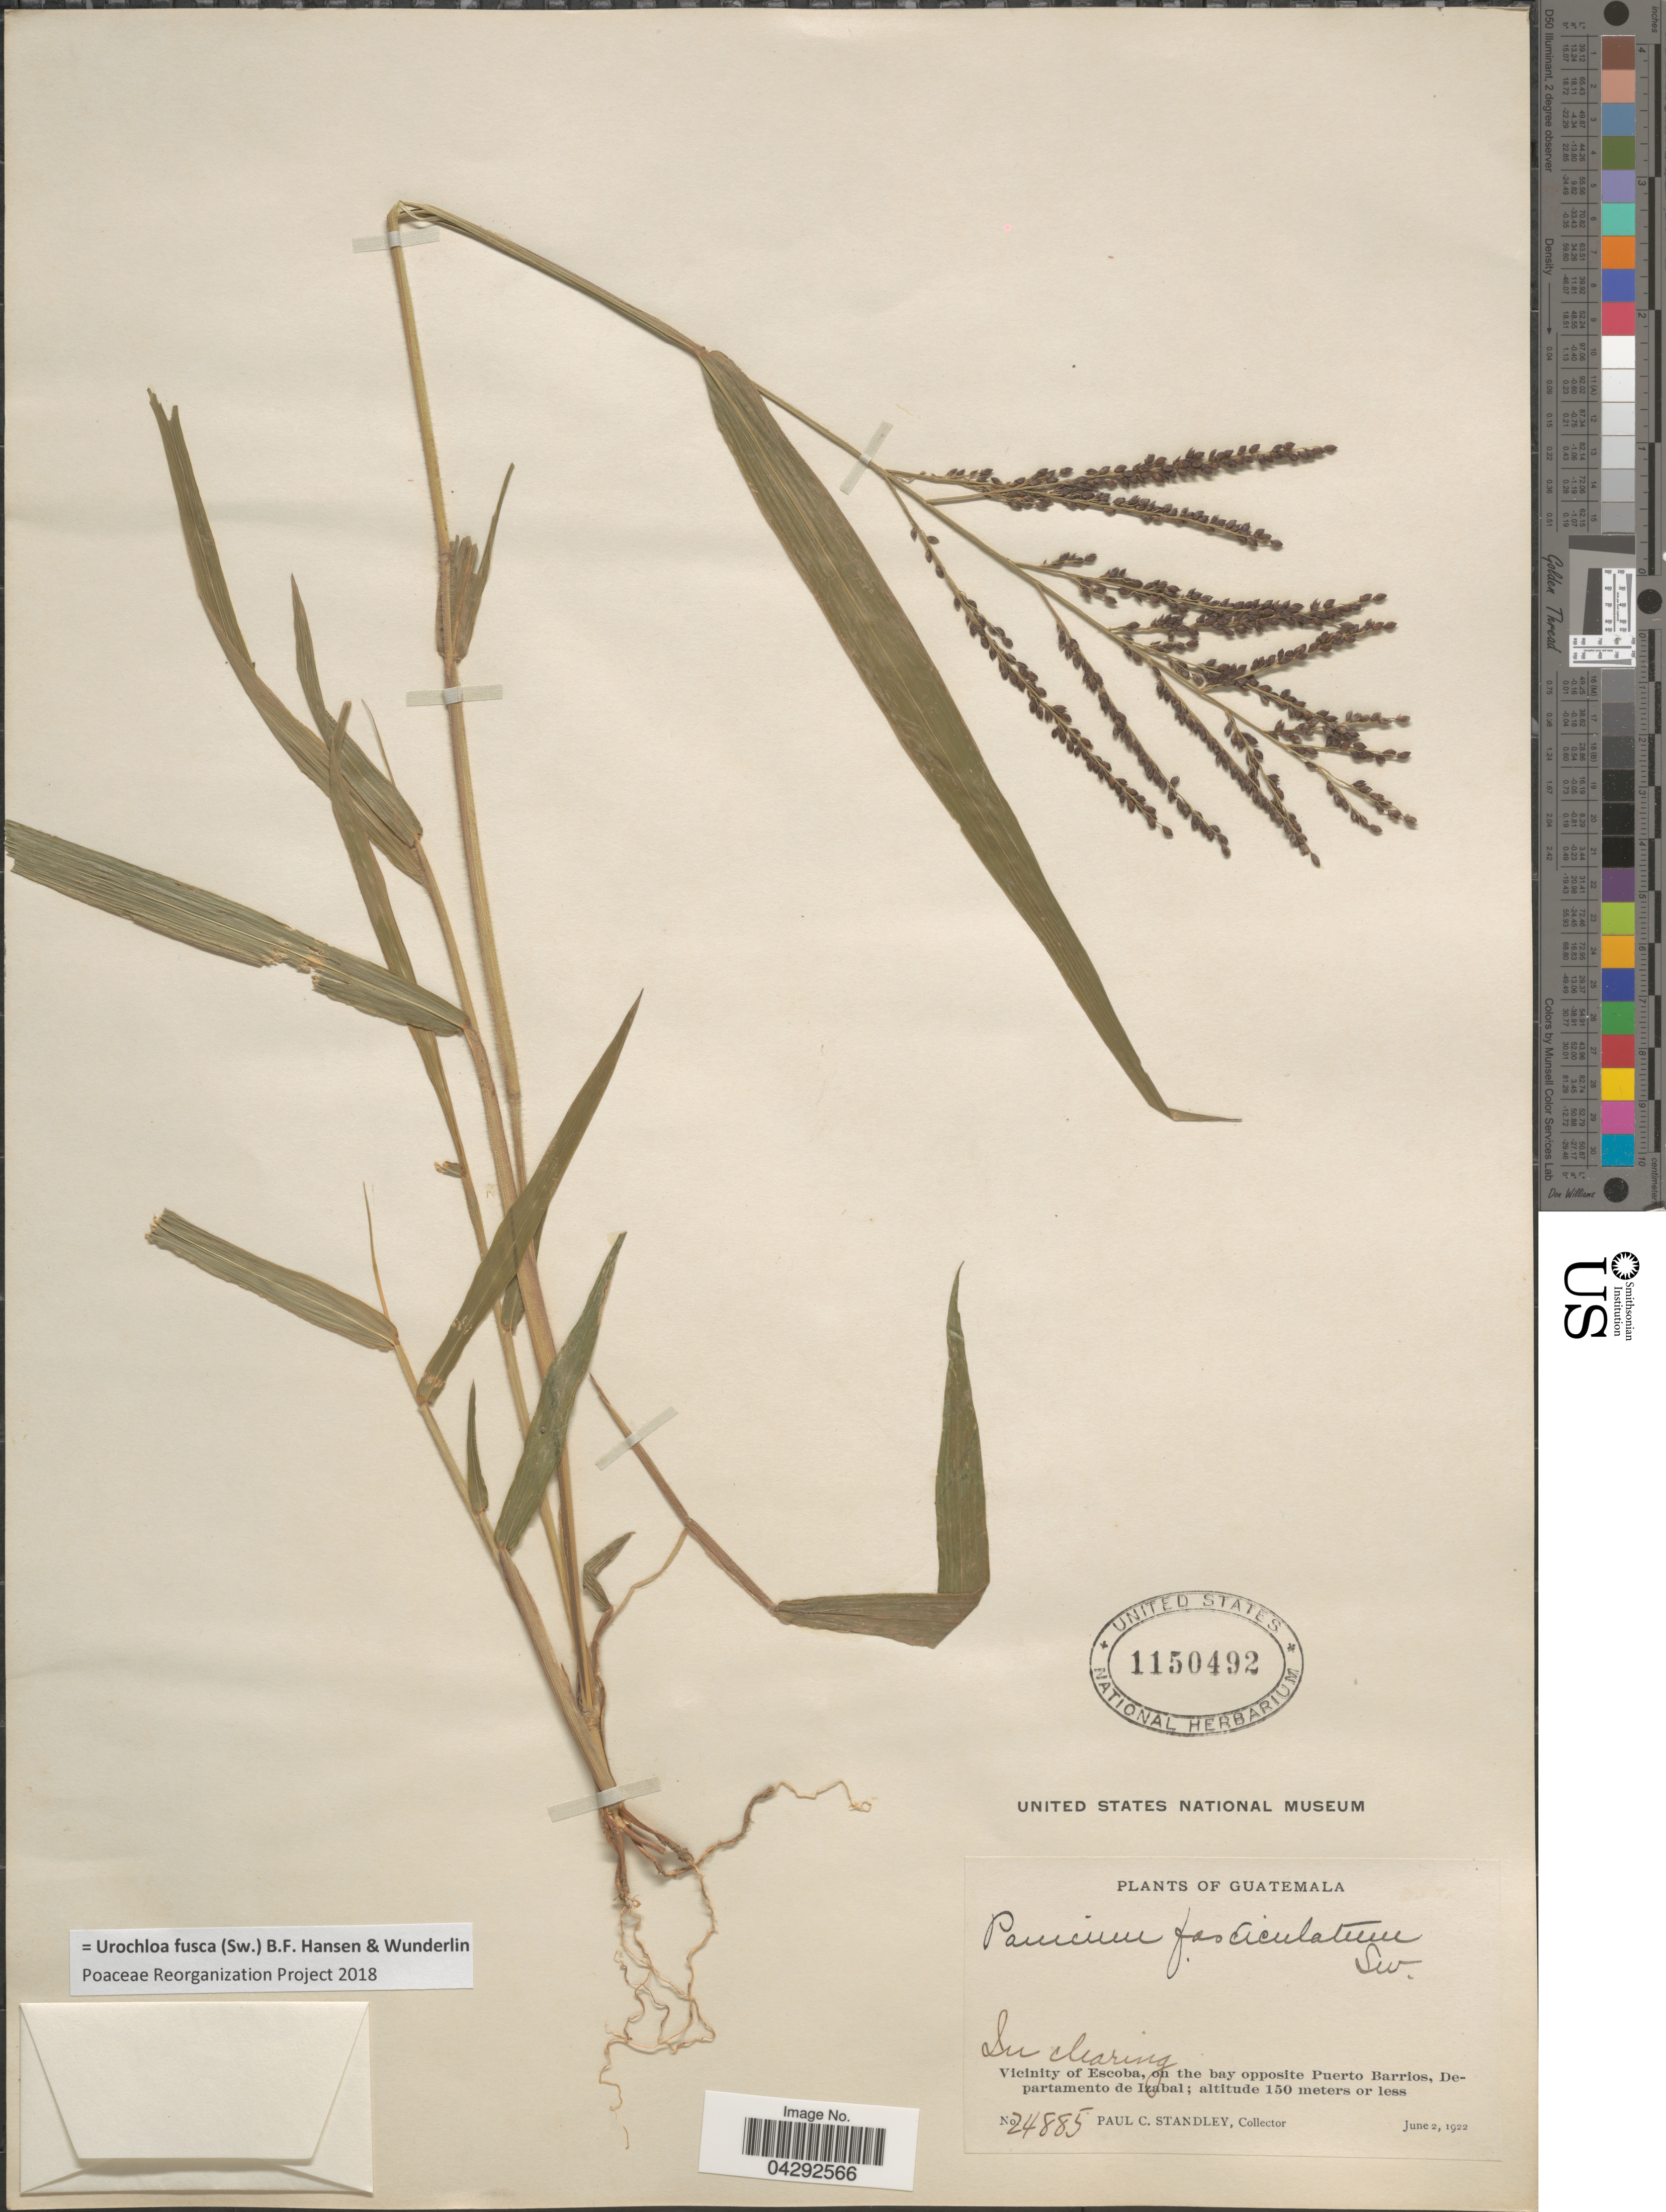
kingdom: Plantae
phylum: Tracheophyta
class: Liliopsida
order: Poales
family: Poaceae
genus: Urochloa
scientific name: Urochloa fusca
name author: (Sw.) B.F. Hansen & Wunderlin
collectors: P. C. Standley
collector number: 24885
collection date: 1922-06-02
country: Guatemala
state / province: Izabal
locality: In clearing. Vicinity of Escoba, on the bay opposite Puerto Barrios, Departamento de Izabal.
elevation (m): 150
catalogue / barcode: US 1150492